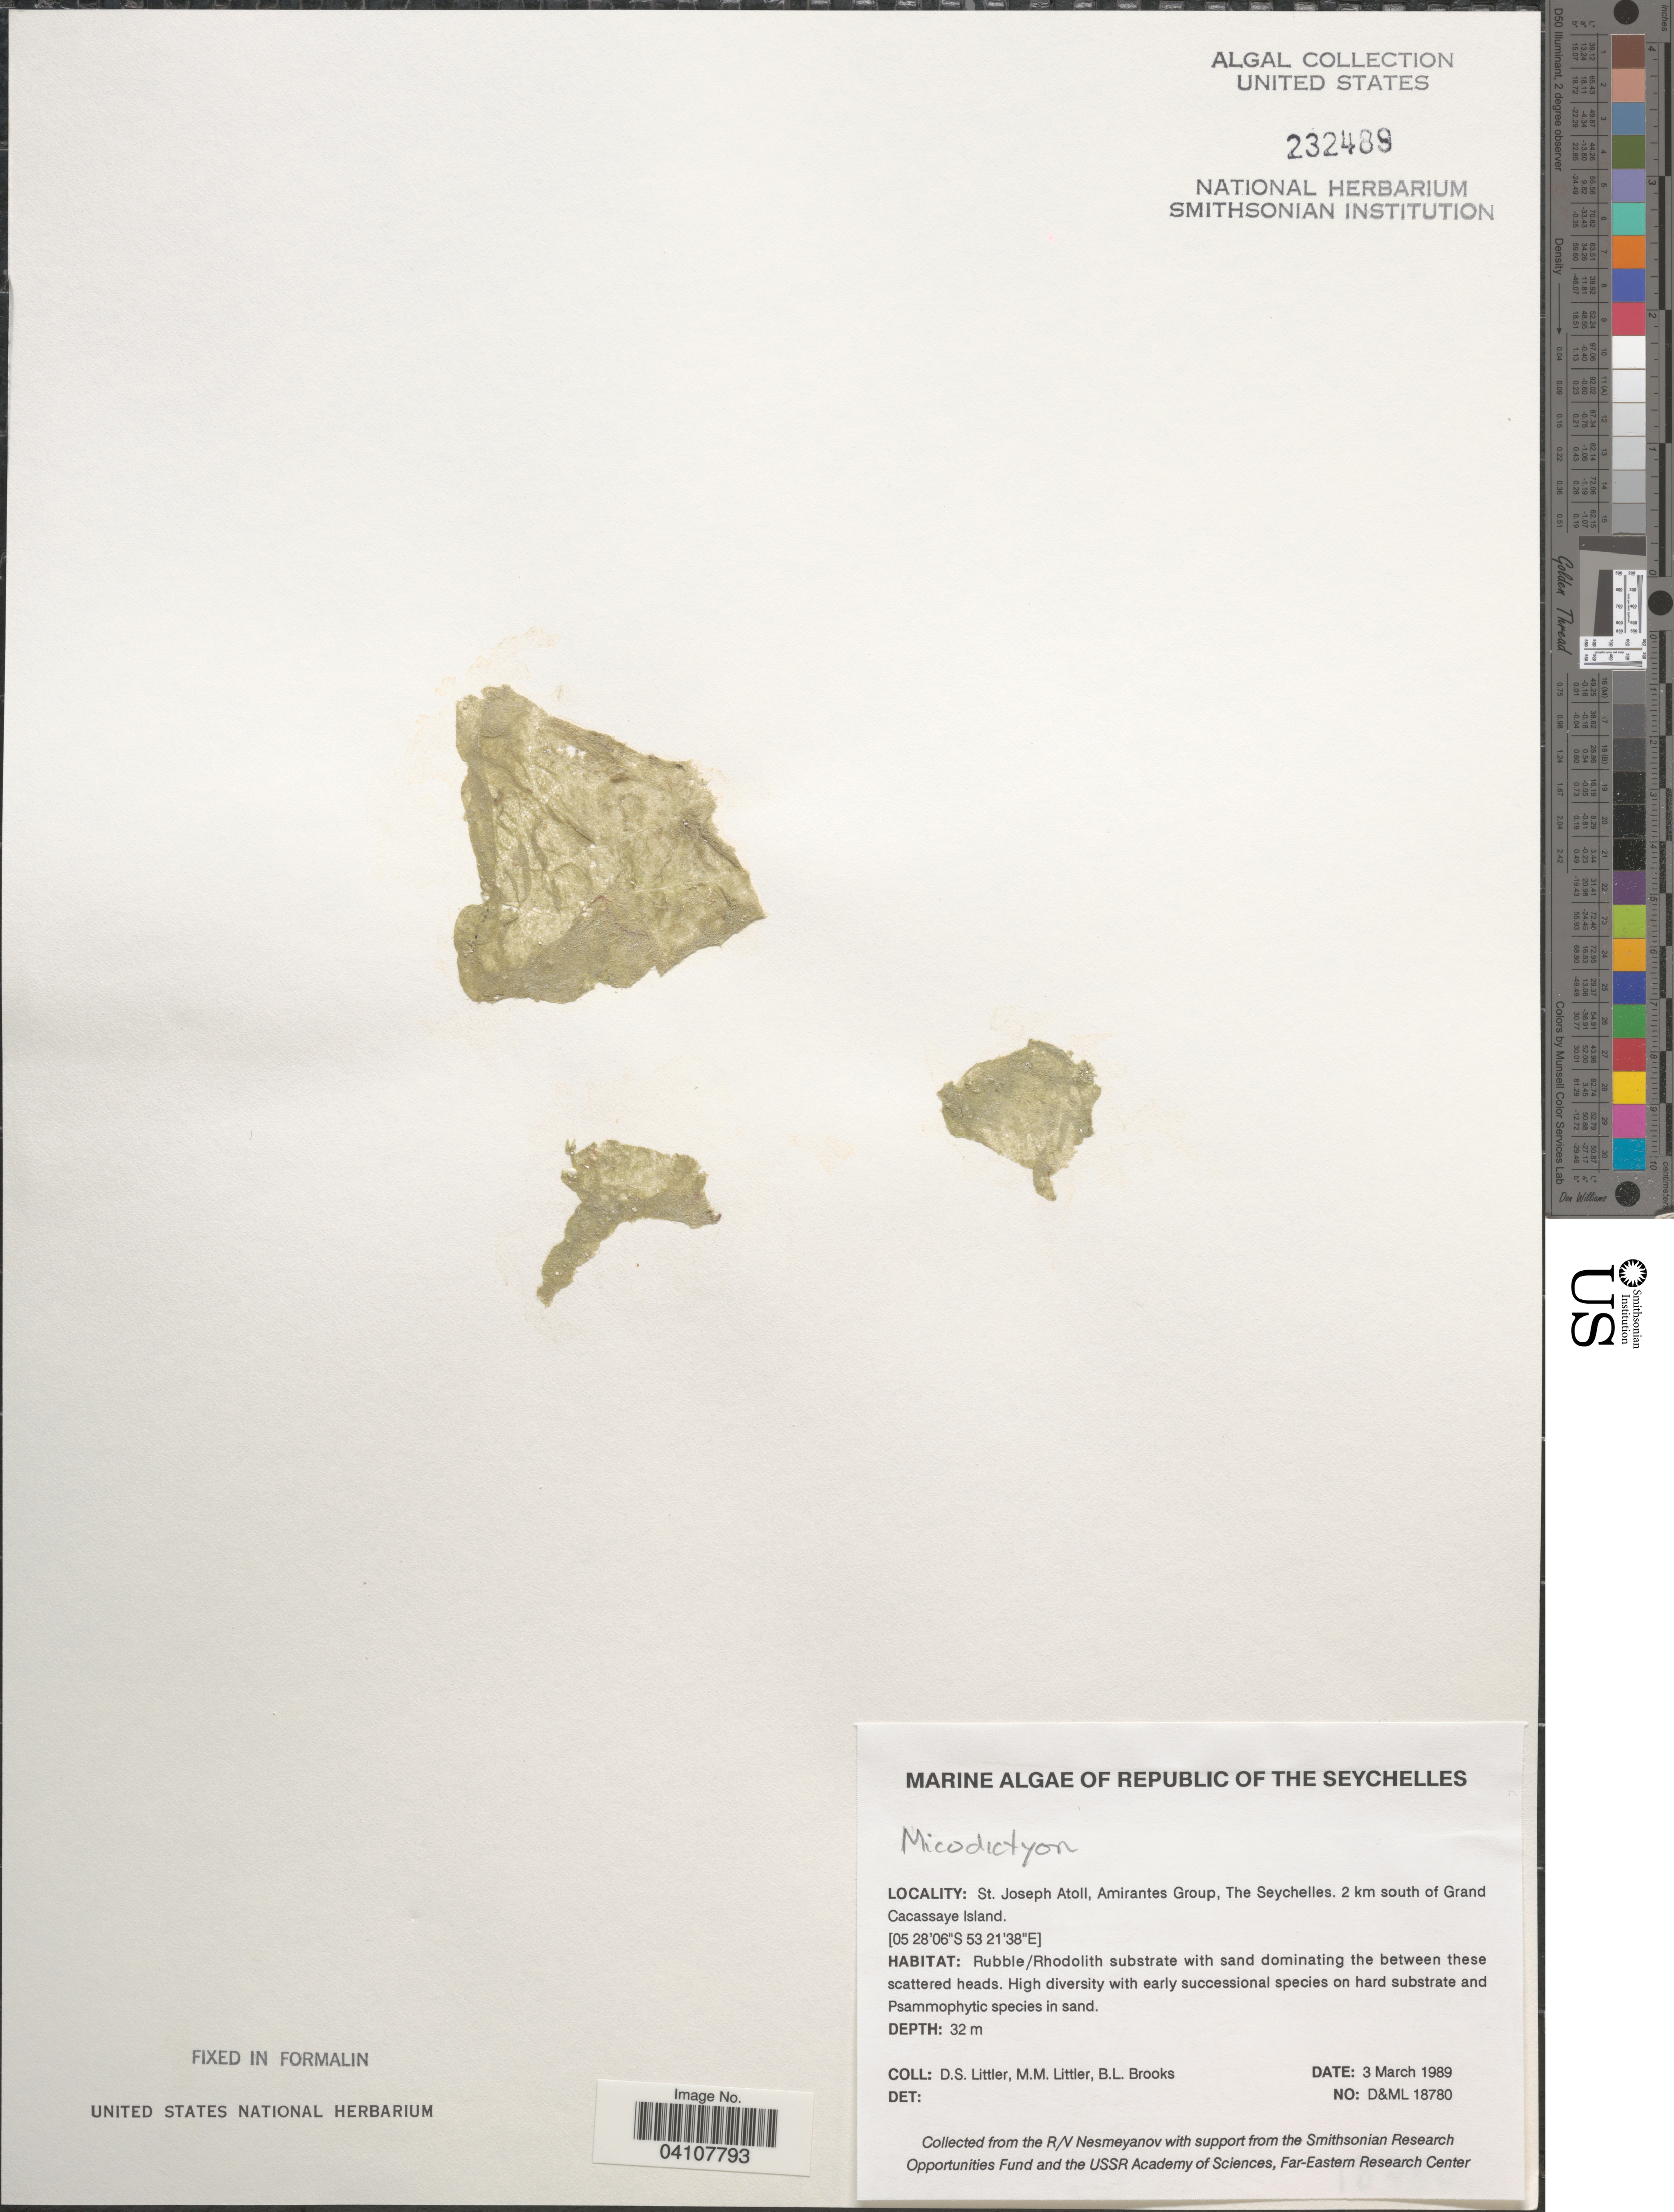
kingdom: Plantae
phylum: Chlorophyta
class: Ulvophyceae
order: Cladophorales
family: Anadyomenaceae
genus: Microdictyon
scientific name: Microdictyon sp.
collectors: D. S. Littler & B. Brooks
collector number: D&ML18780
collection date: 1989-03-03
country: Seychelles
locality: Republic of the Seychelles. St. Joseph Atoll, Amirantes Group. 2 km south of Grand Cacassaye Island.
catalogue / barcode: US 232489